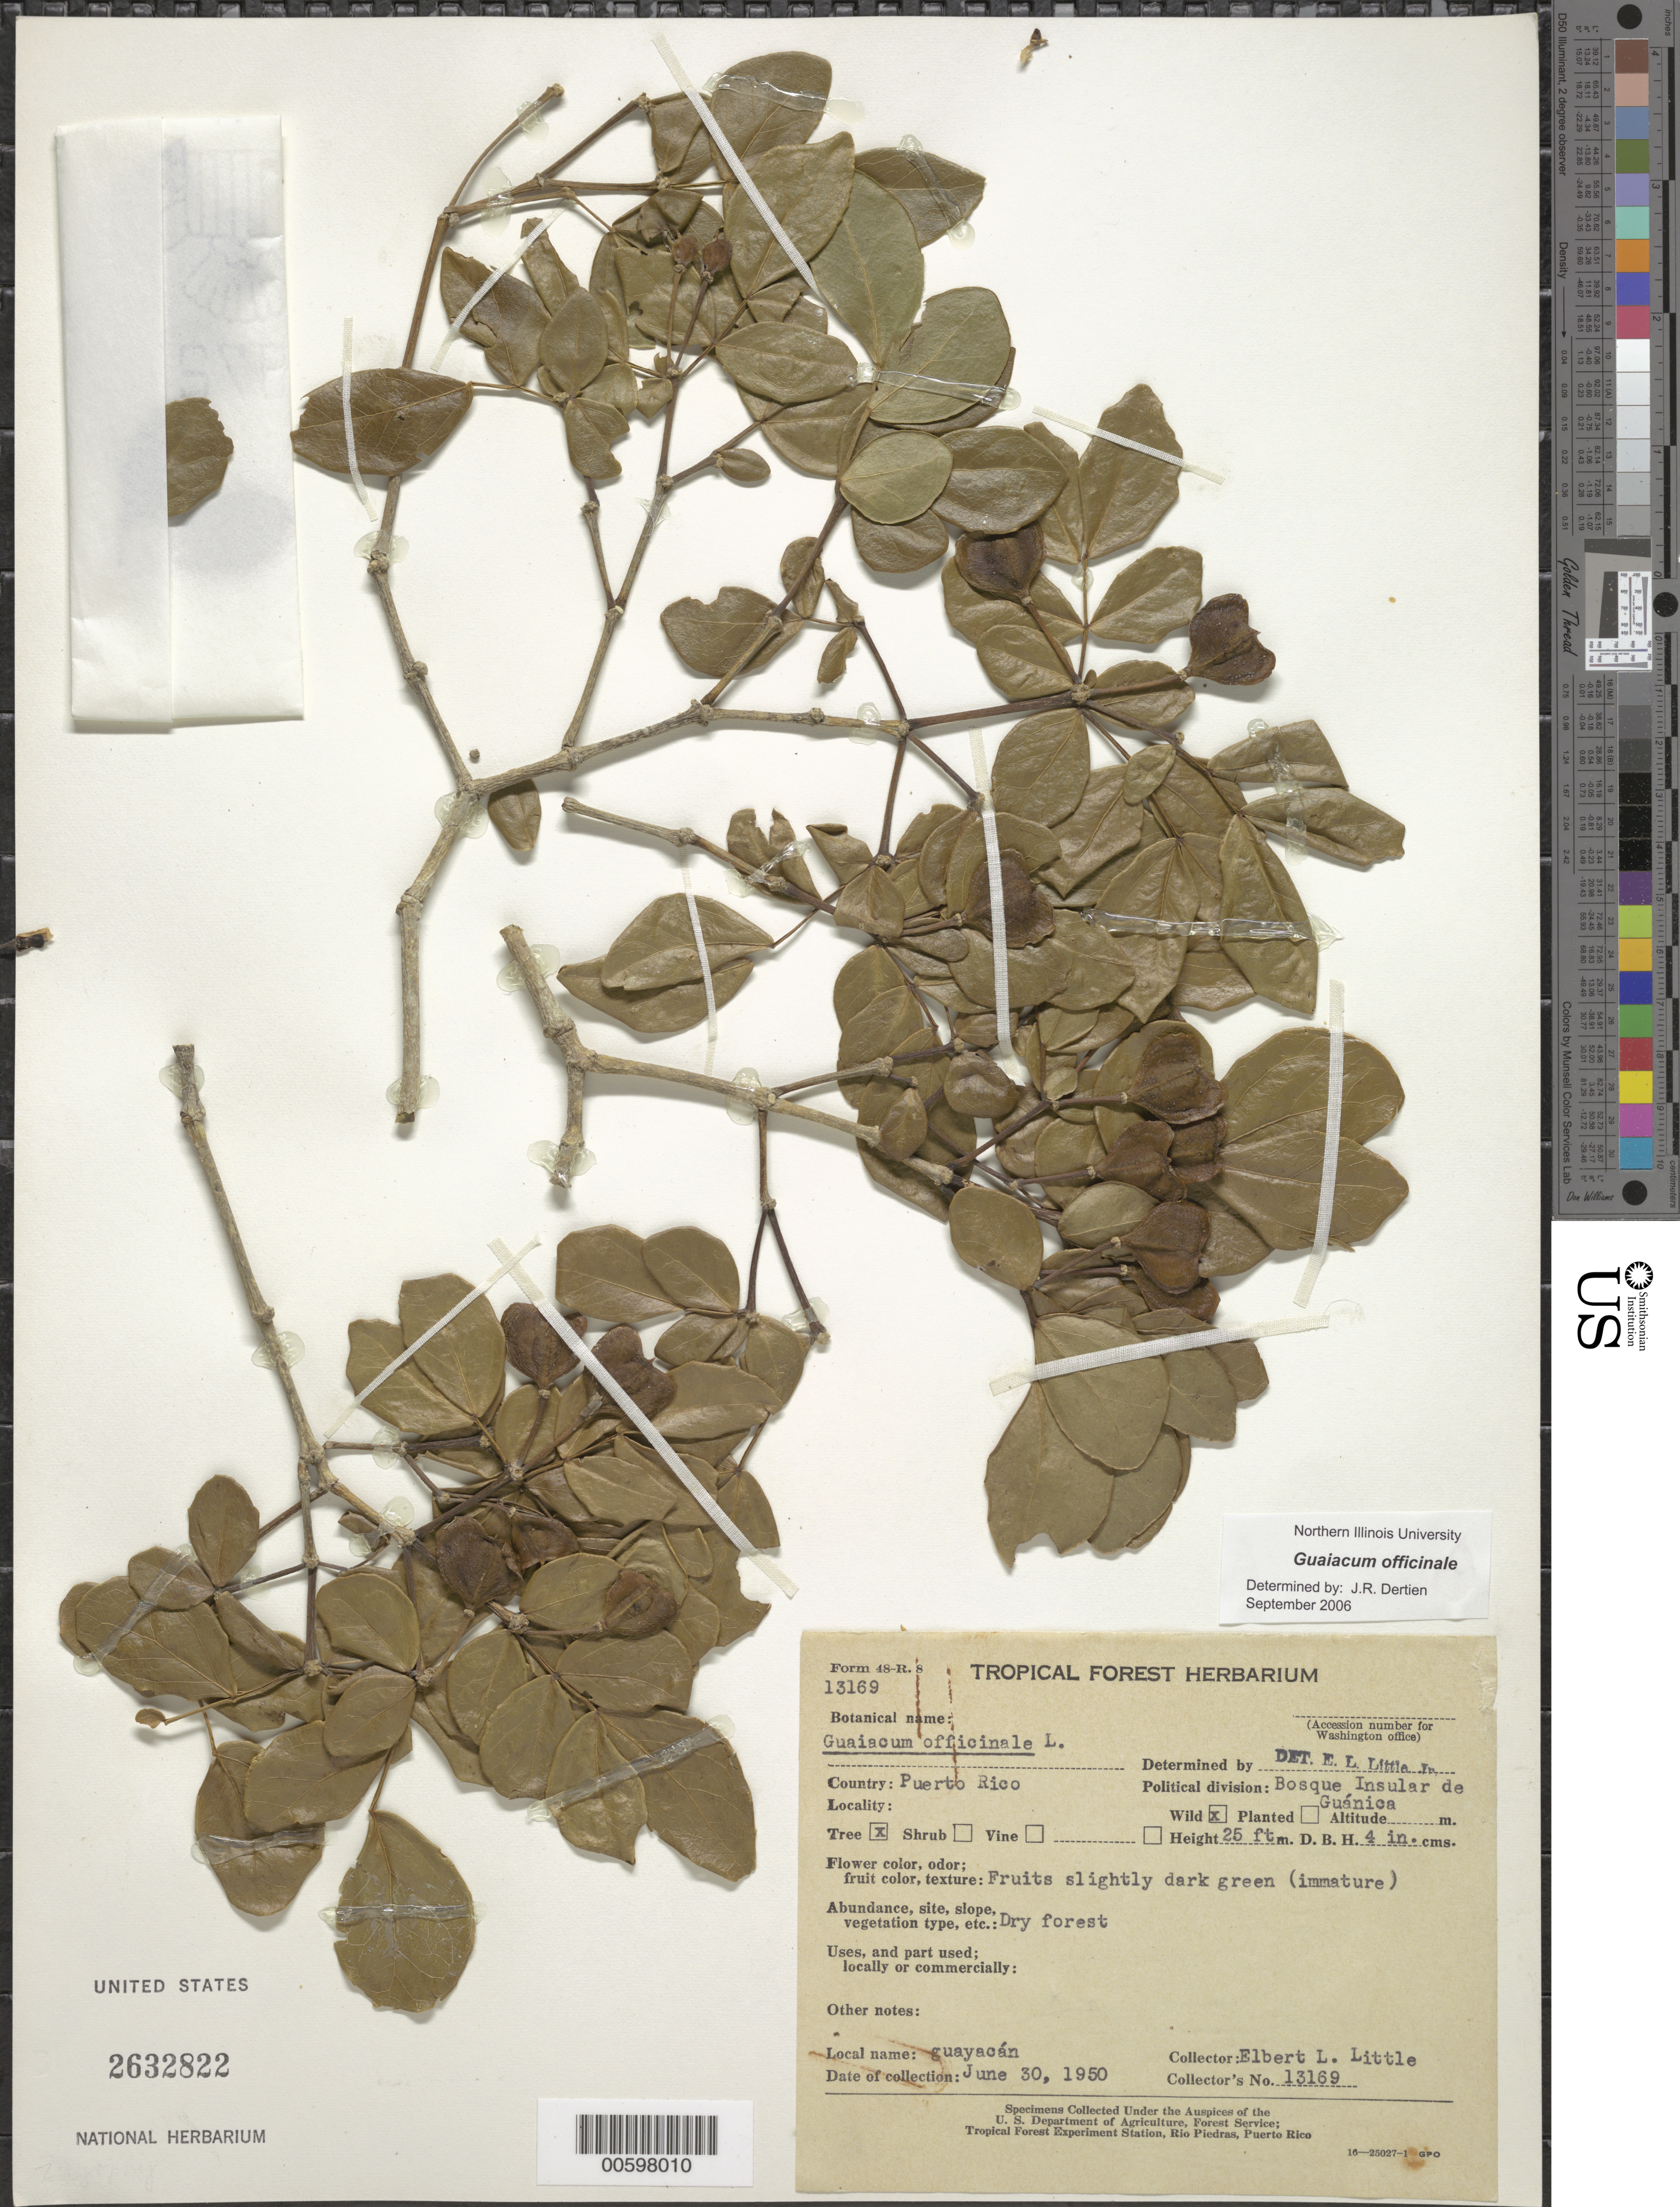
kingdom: Plantae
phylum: Tracheophyta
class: Magnoliopsida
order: Zygophyllales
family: Zygophyllaceae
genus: Guaiacum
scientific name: Guaiacum officinale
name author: L.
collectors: E. L. Little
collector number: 13169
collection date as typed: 30 Jun 1950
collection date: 1950-06-30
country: Puerto Rico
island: Greater Antilles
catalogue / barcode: US 2632822